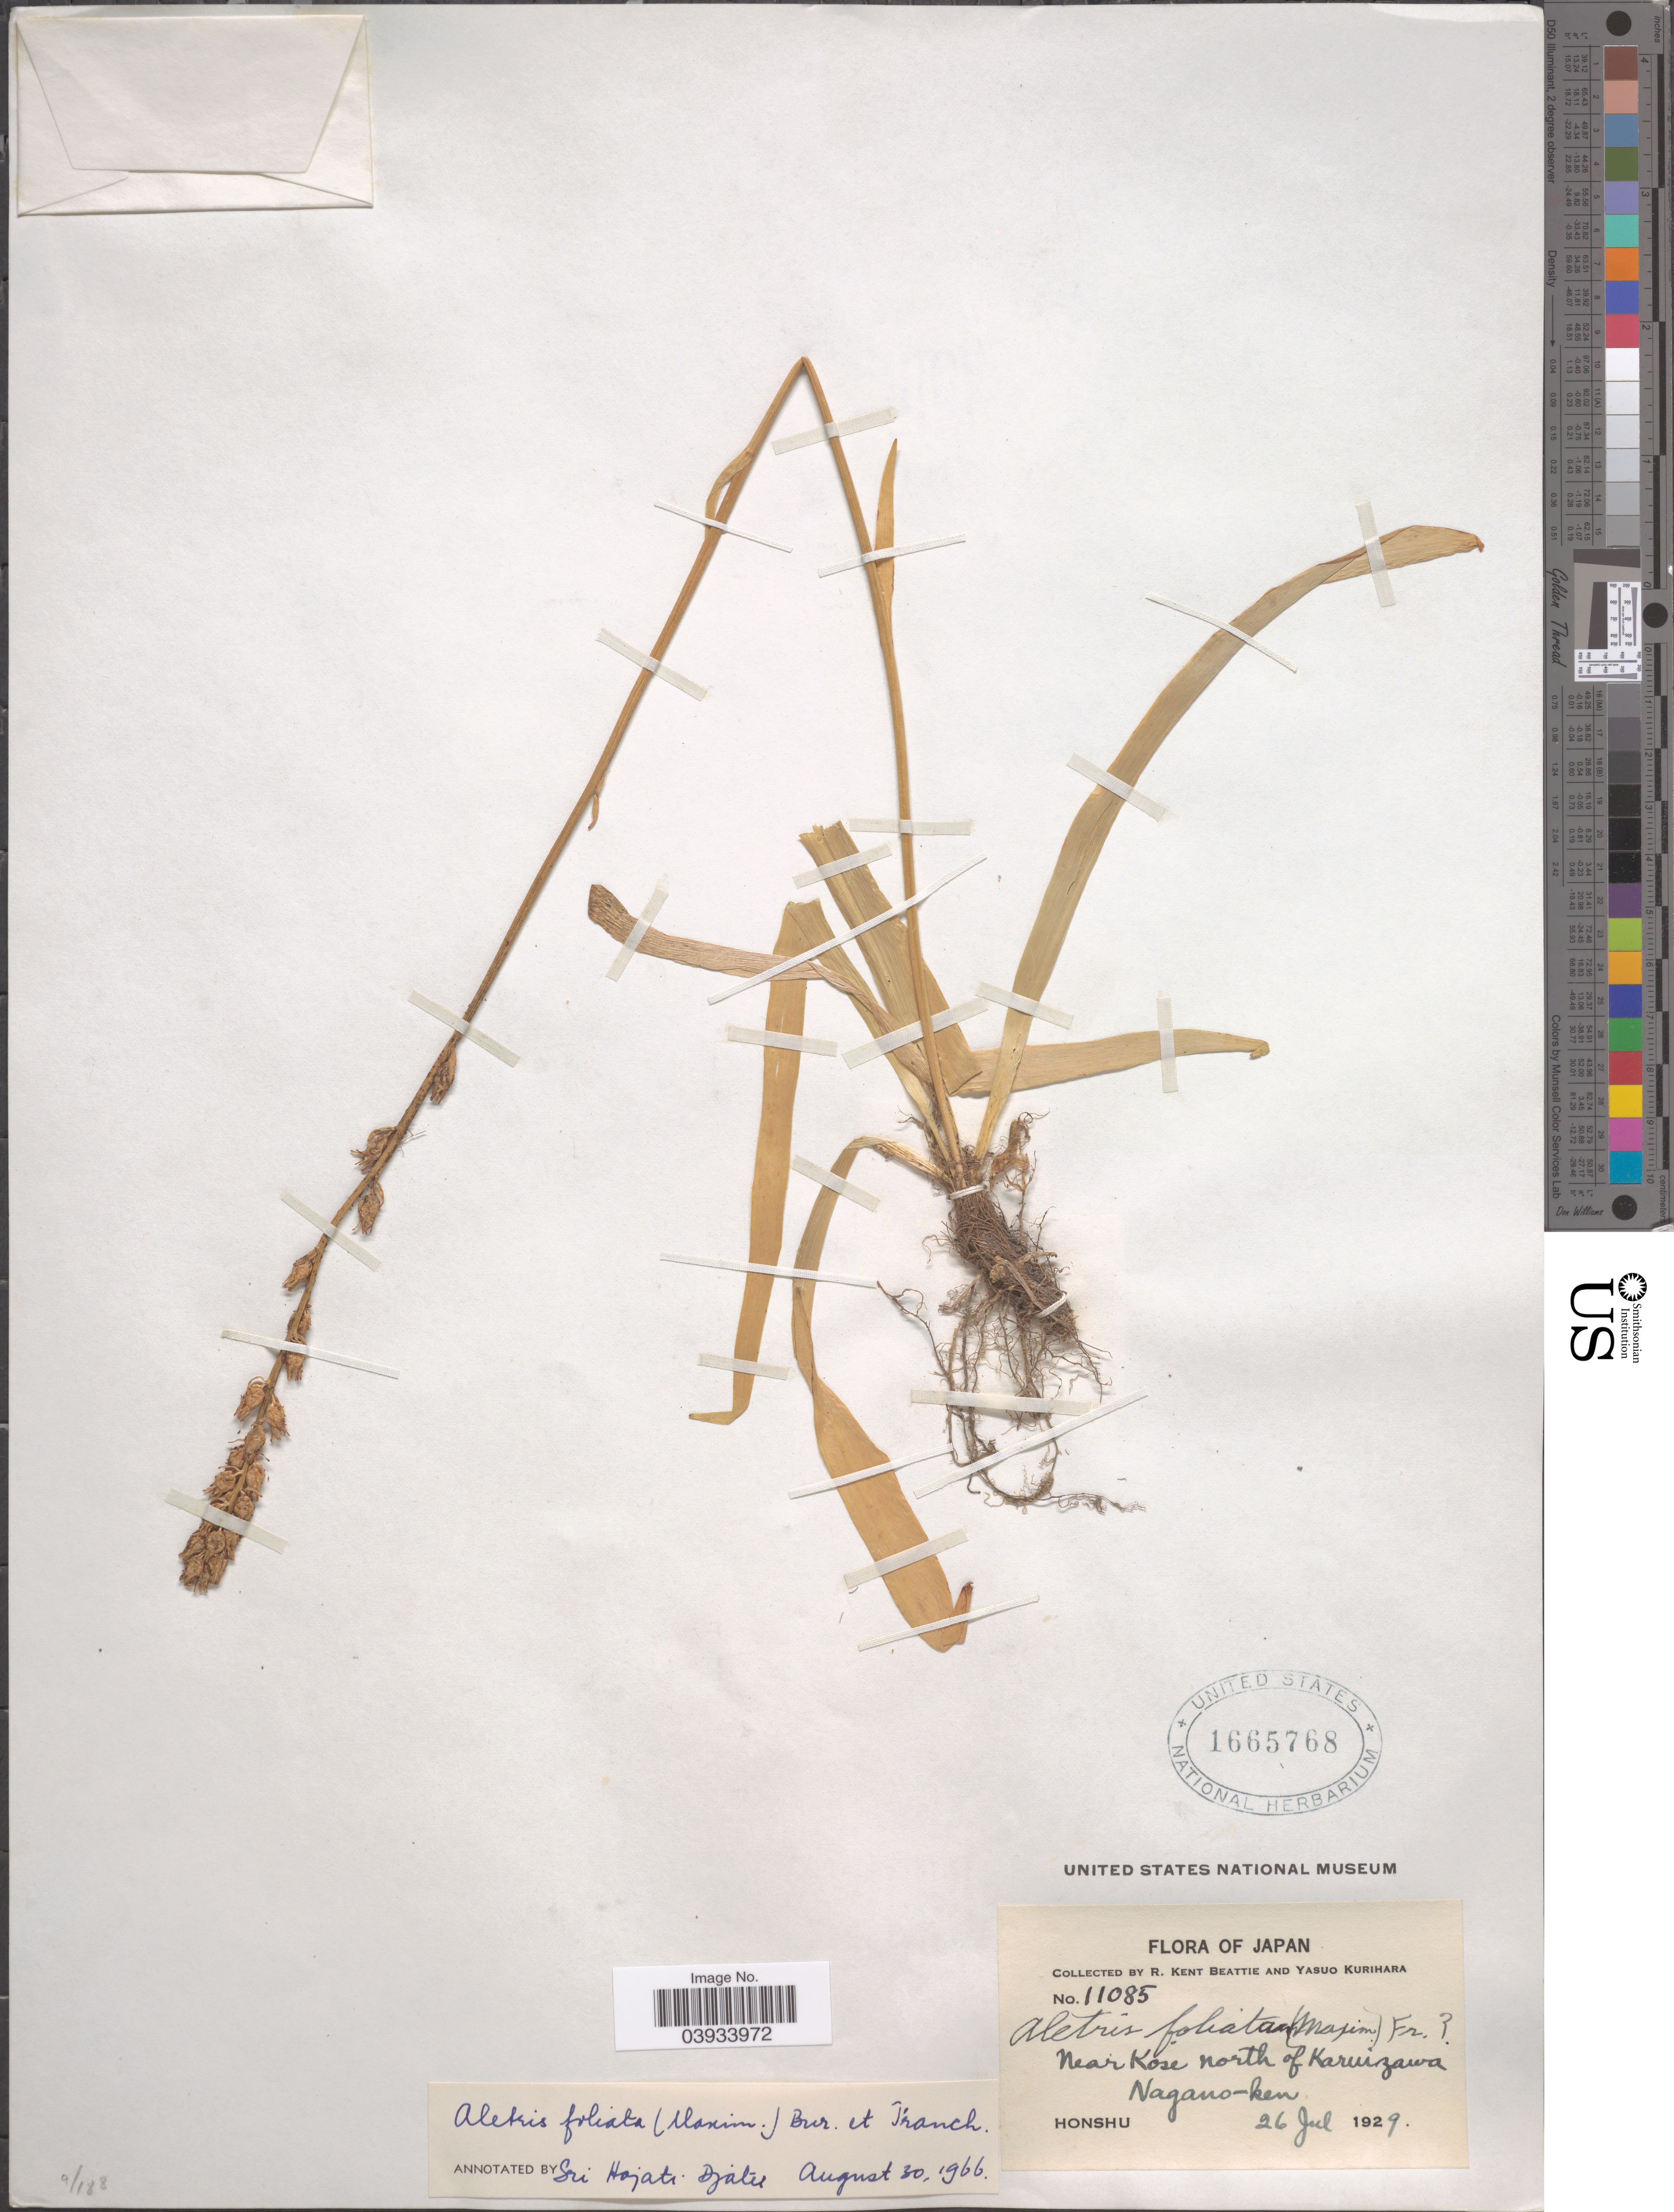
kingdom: Plantae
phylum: Tracheophyta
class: Liliopsida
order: Dioscoreales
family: Nartheciaceae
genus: Aletris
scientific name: Aletris foliata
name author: (Maxim.) Makino & Nemoto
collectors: R. K. Beattie & Y. Kurihara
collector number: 11085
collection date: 1929-07-26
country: Japan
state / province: Nagano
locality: Near Kose north of Karuizawa, Nagano-ken. Honshu.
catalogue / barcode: US 1665768